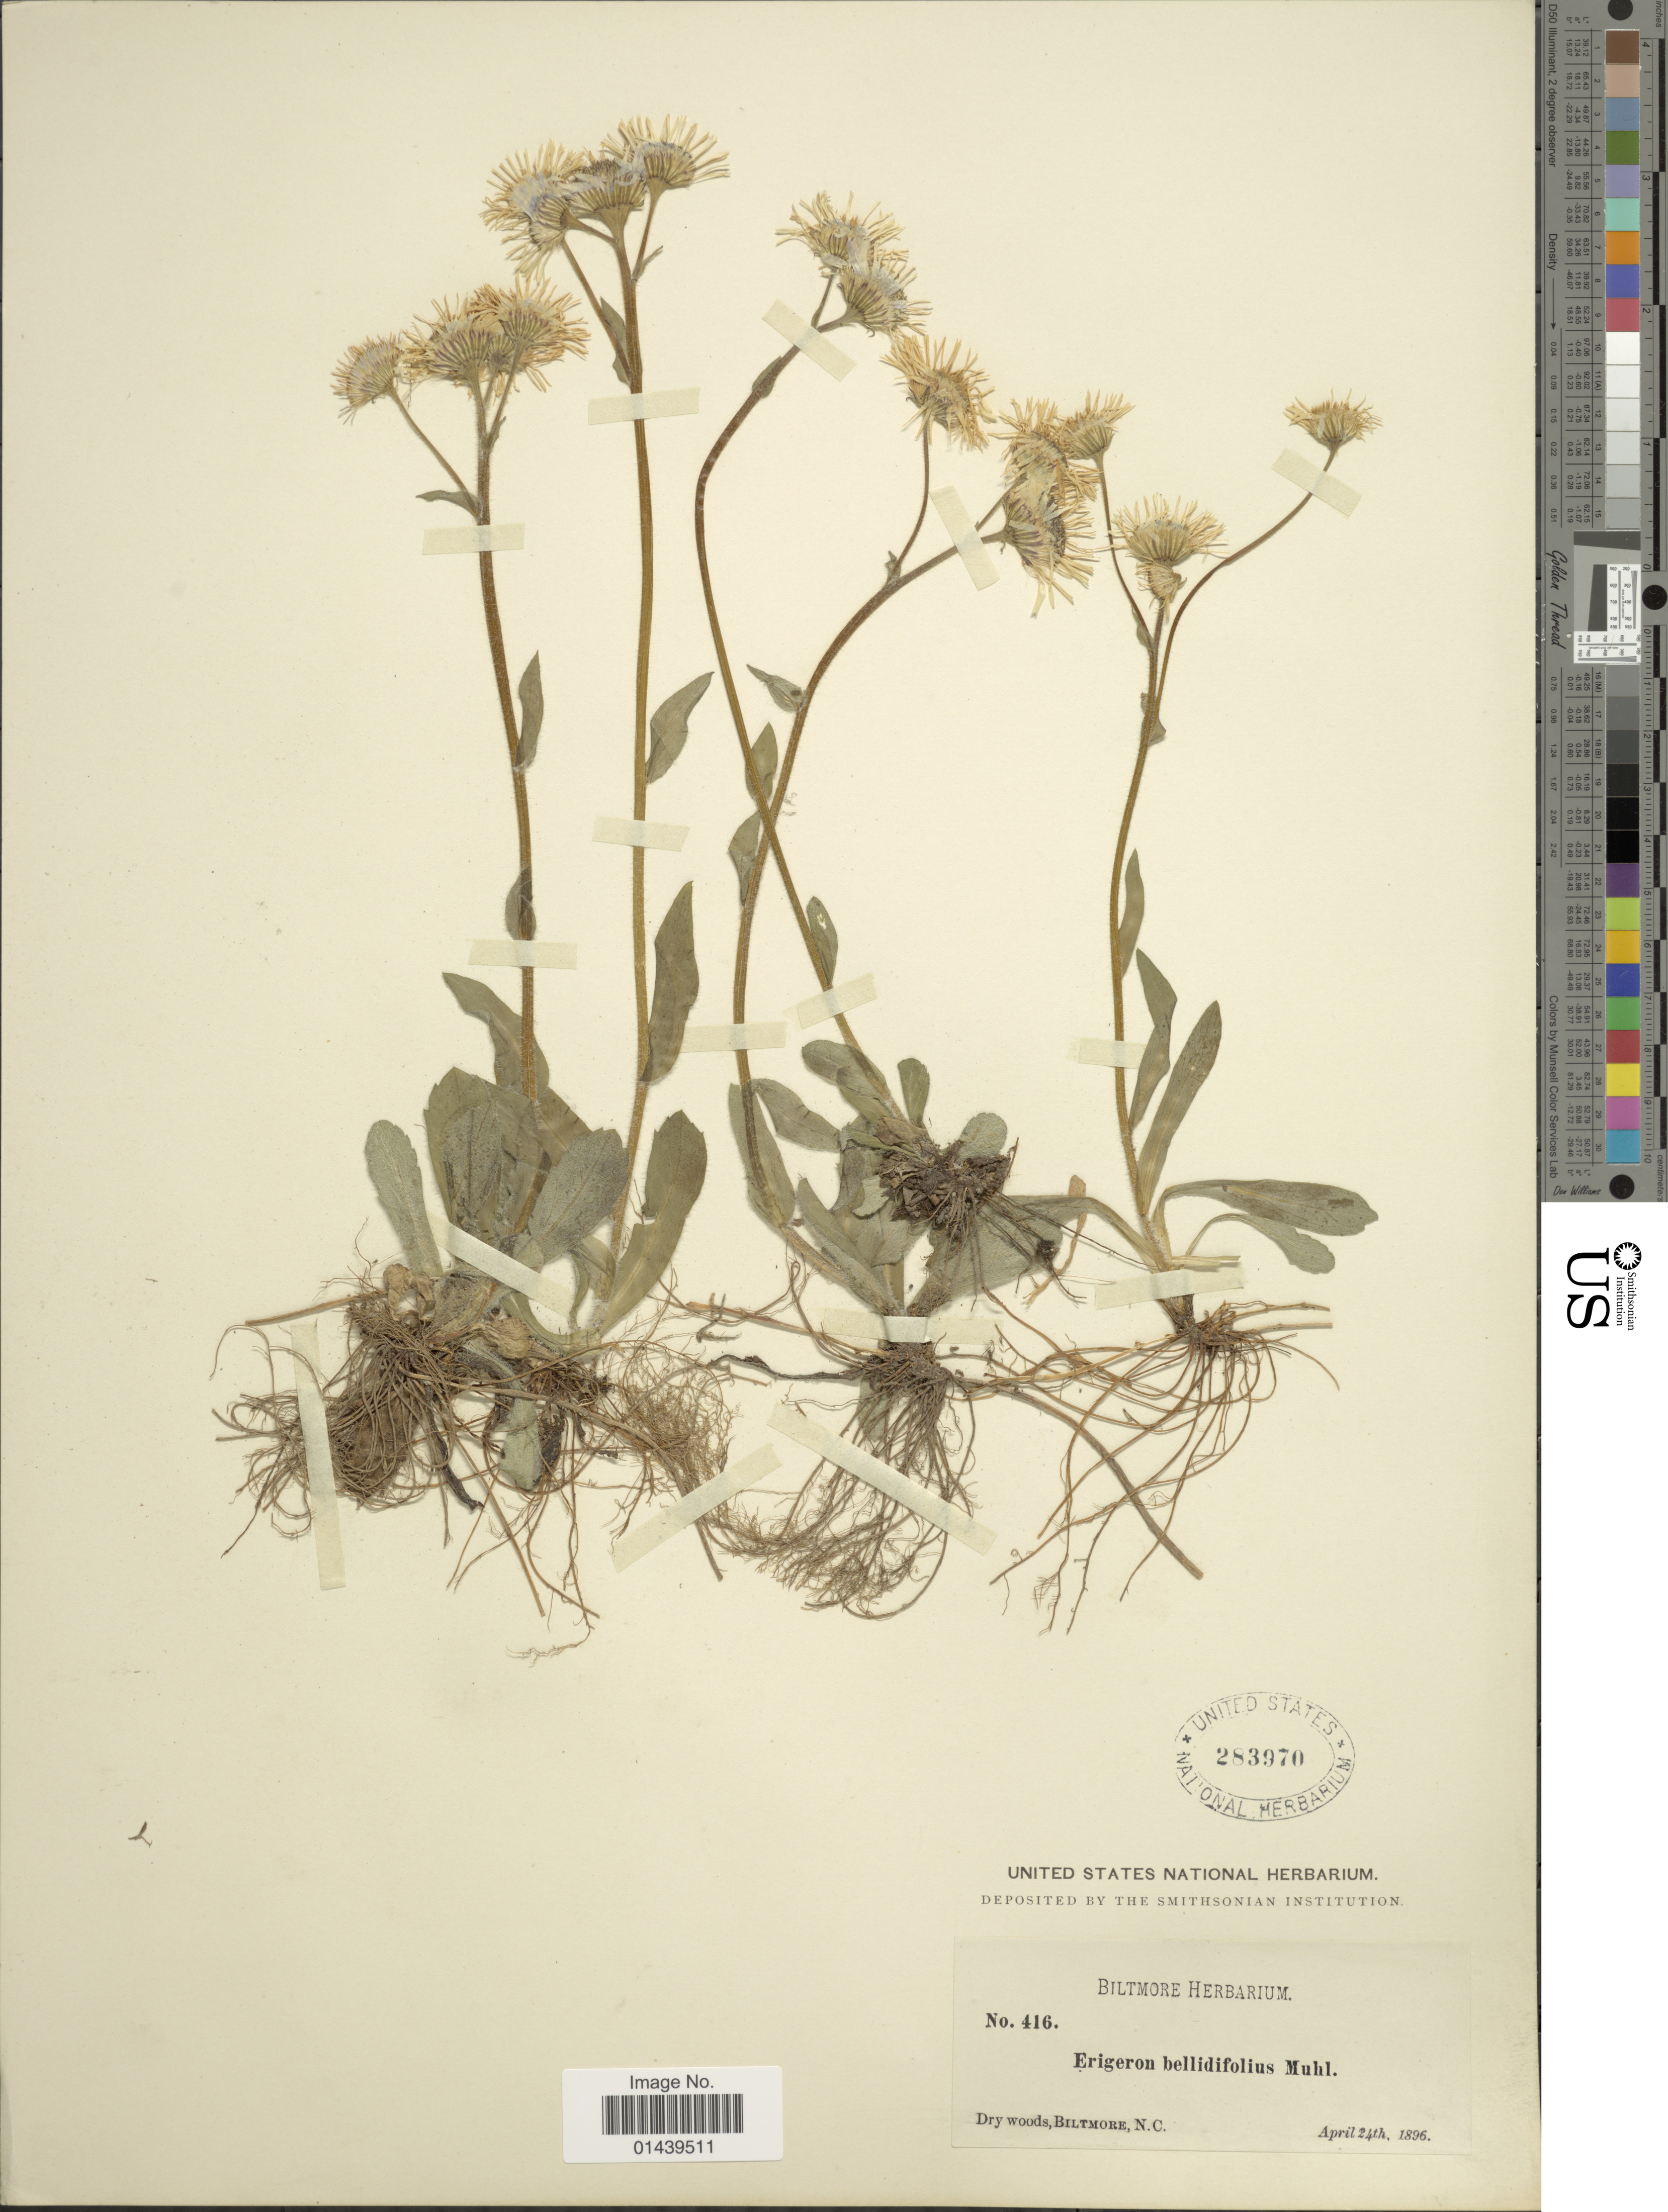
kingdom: Plantae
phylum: Tracheophyta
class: Magnoliopsida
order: Asterales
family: Asteraceae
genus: Erigeron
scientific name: Erigeron pulchellus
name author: Michx.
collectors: ex herb. Biltmore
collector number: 416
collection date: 1896-04-24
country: United States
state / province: North Carolina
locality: Biltmore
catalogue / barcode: US 283970